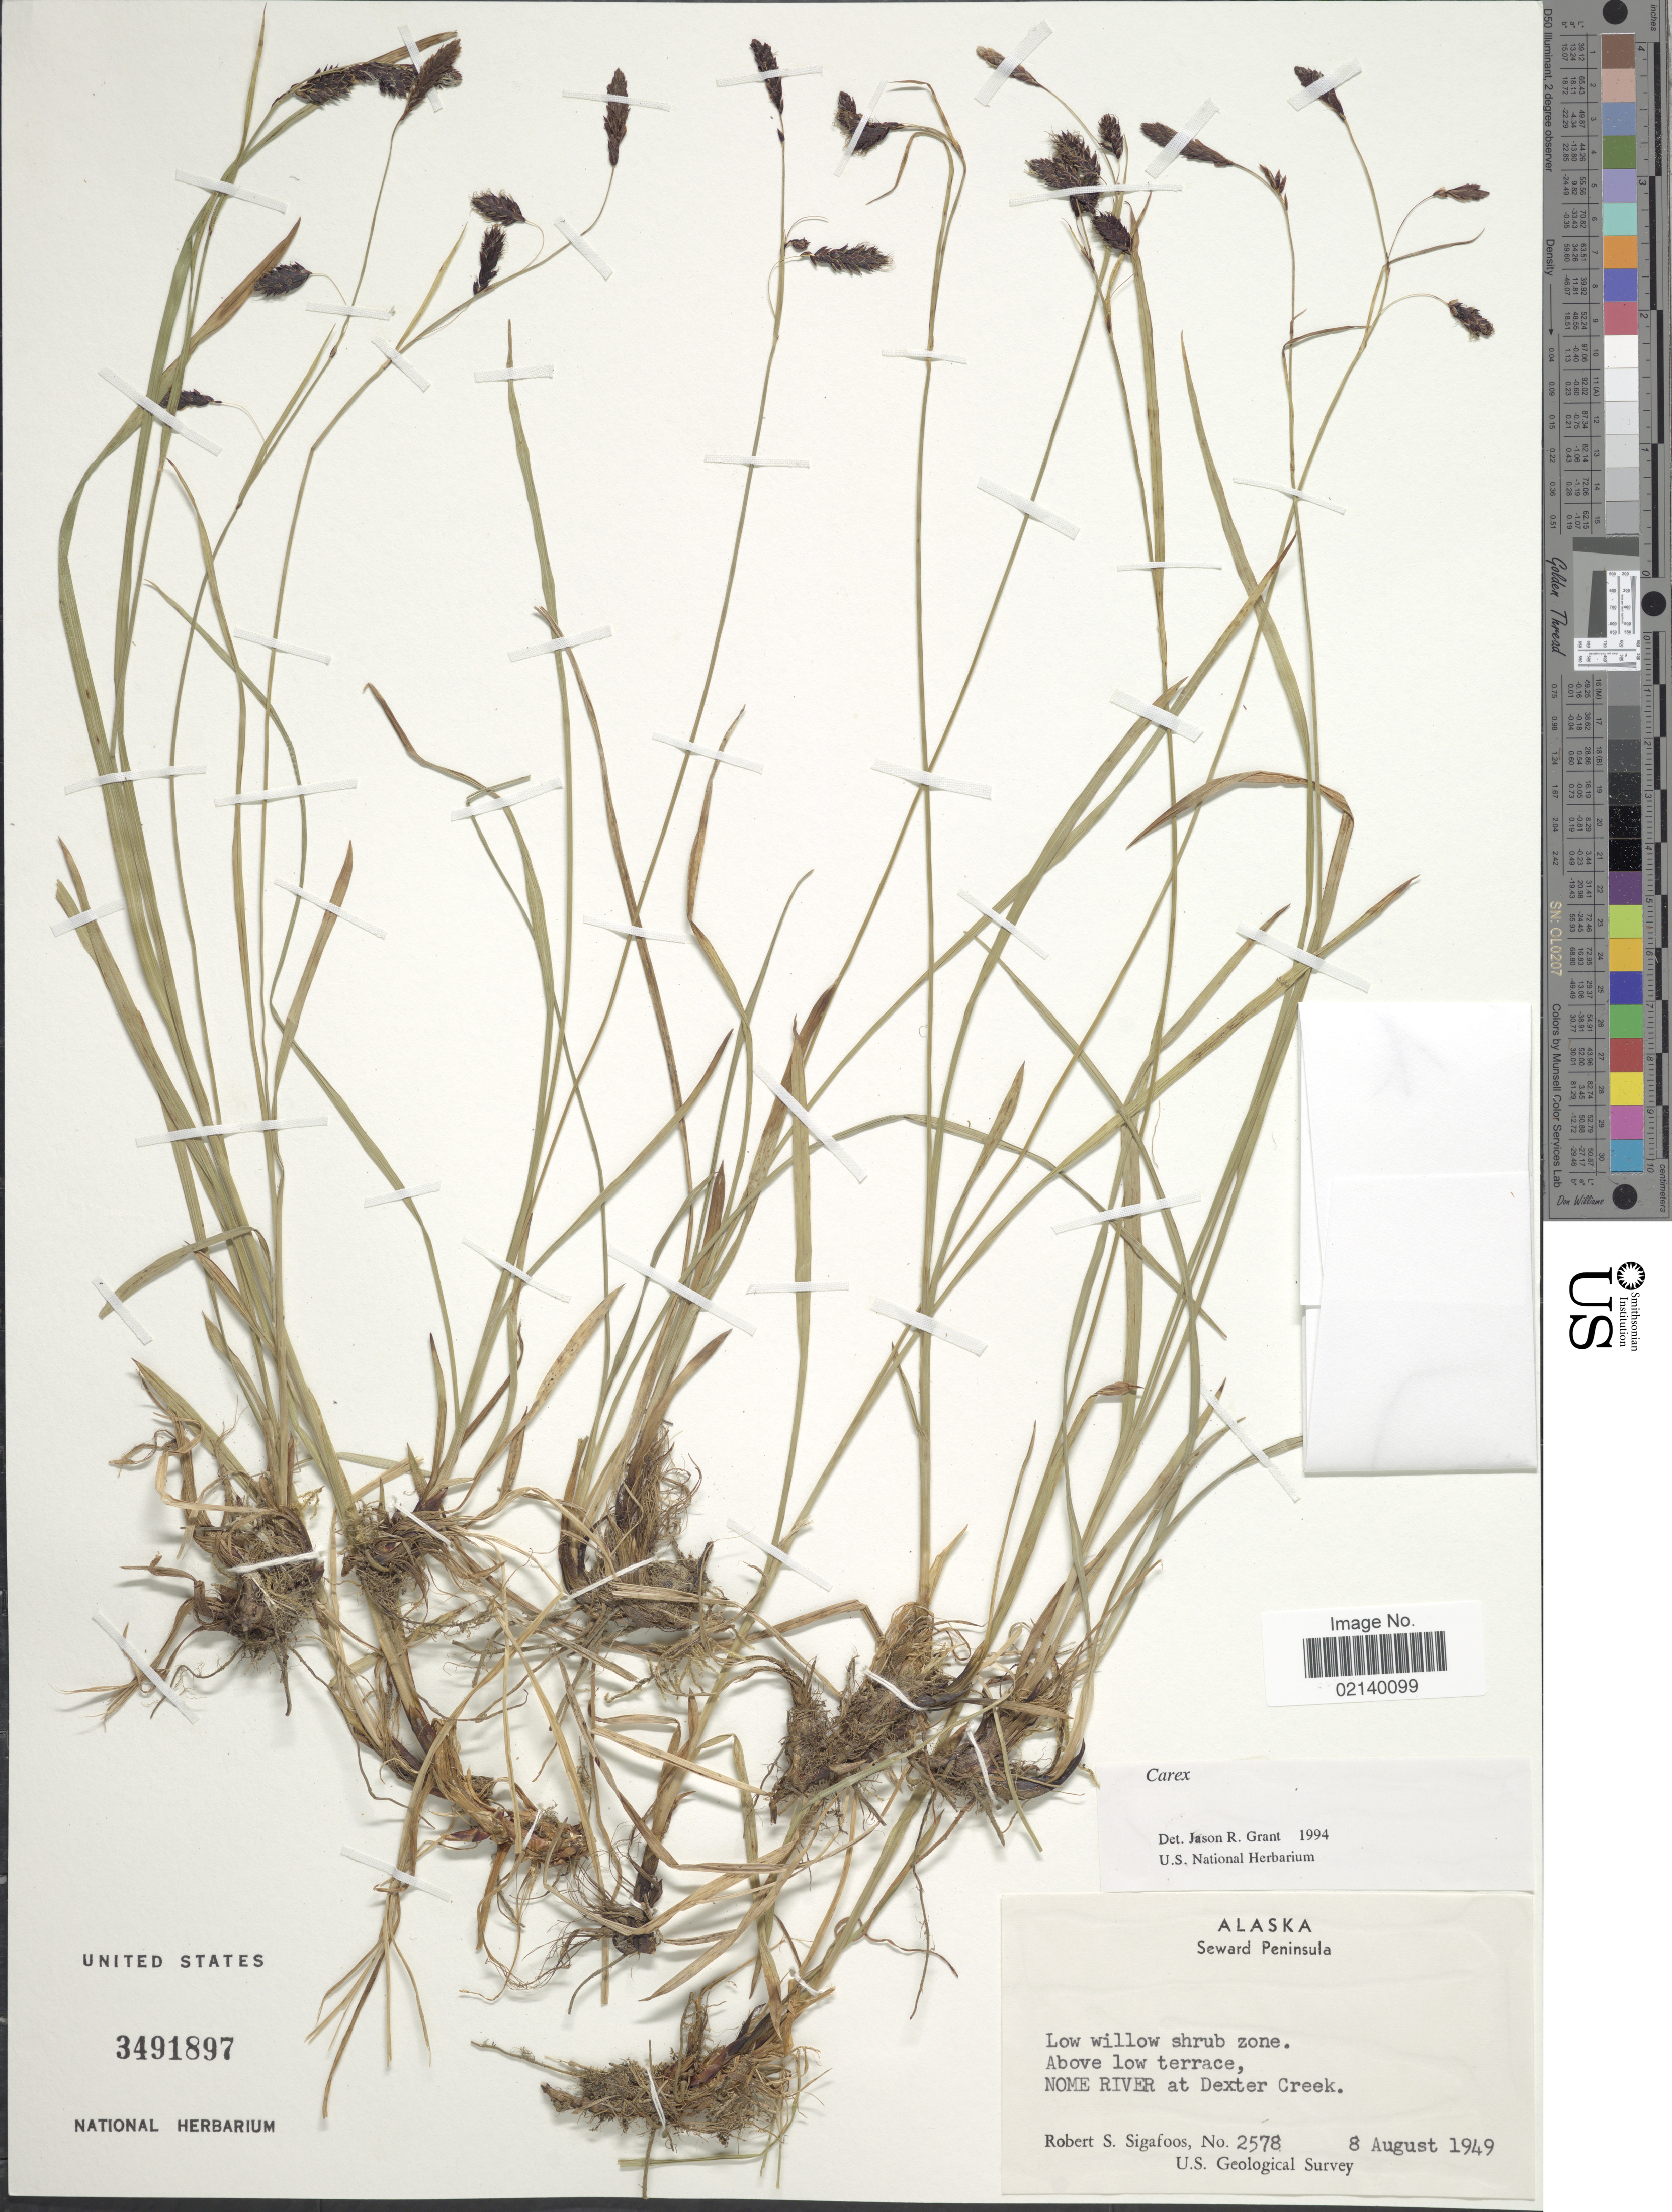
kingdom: Plantae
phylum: Tracheophyta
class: Liliopsida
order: Poales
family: Cyperaceae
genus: Carex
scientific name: Carex sp.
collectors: R. Sigafoos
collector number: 2578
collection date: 1949-08-08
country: United States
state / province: Alaska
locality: Seward Peninsula, low willo shrub zone, above low terrace, Nome River at Dexter Creek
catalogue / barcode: US 3491897